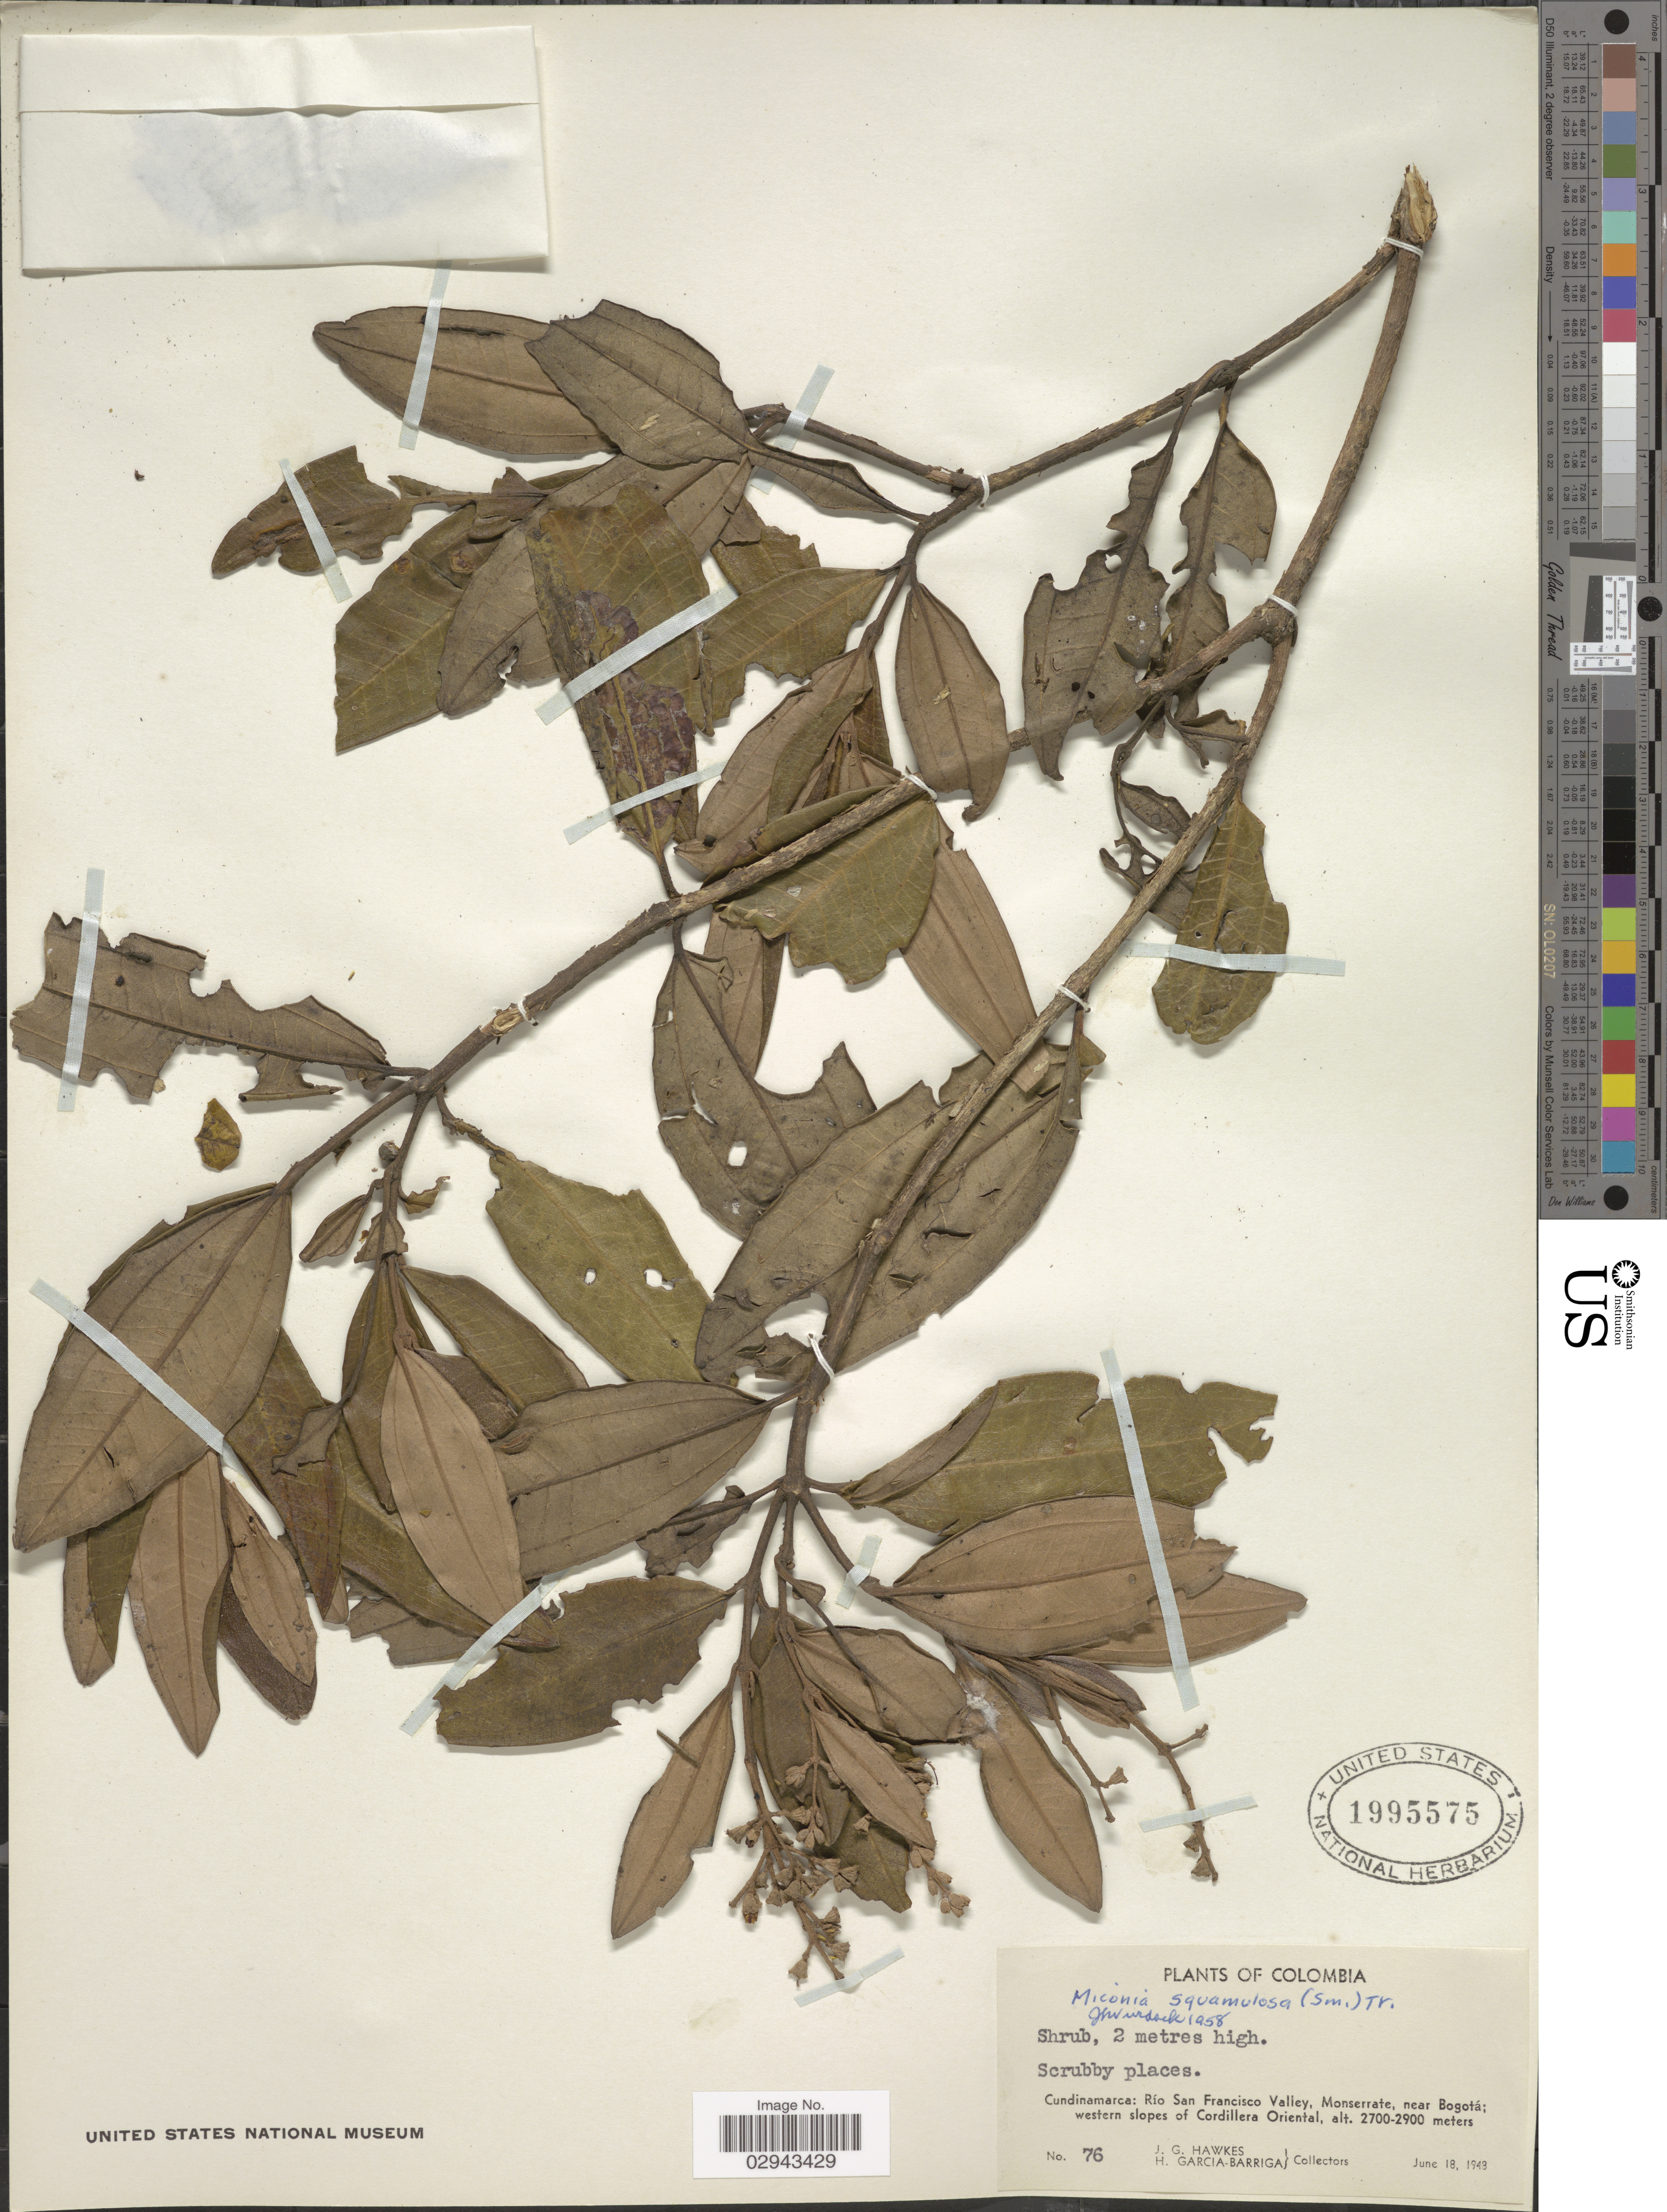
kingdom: Plantae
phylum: Tracheophyta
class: Magnoliopsida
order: Myrtales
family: Melastomataceae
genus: Miconia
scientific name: Miconia squamulosa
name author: (Sm.) Triana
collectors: J. Hawkes & H. García Barriga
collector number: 76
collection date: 1943-06-18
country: Colombia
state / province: Cundinamarca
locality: Río San Francisco Valley, Monserrate, near Bogotá; western slopes of Cordillera Oriental.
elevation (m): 2700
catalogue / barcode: US 1995575